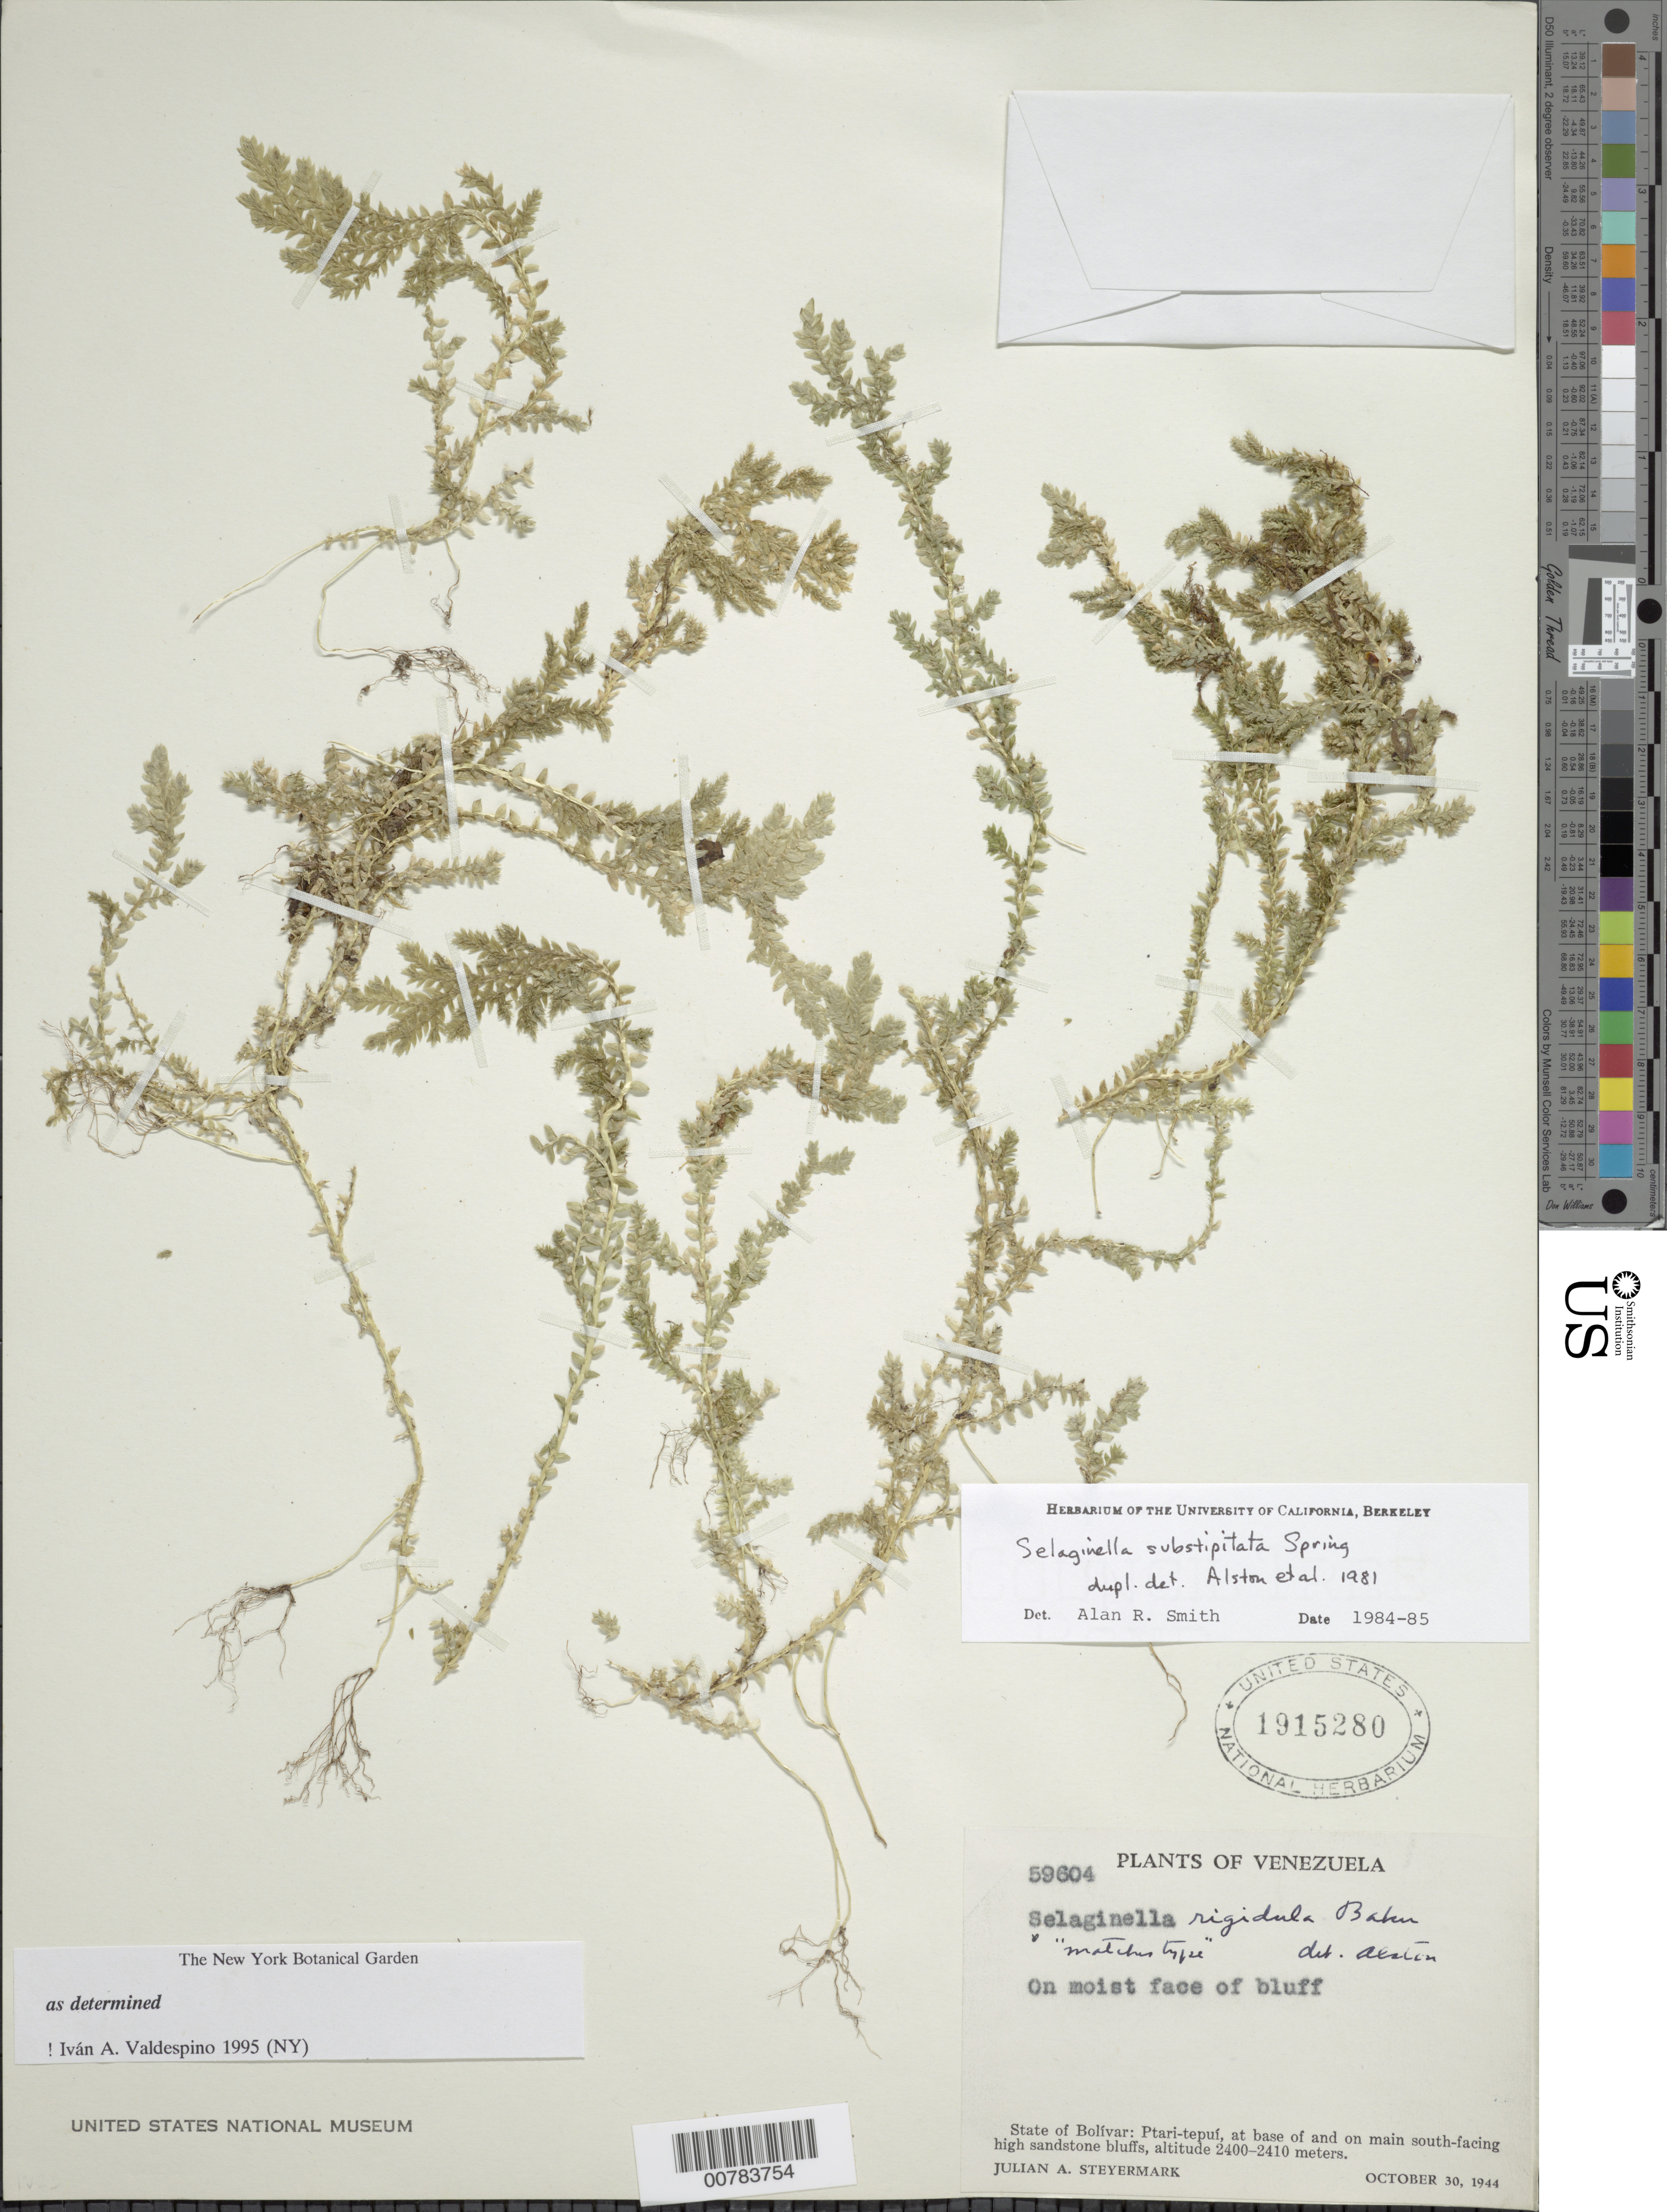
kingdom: Plantae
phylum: Tracheophyta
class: Lycopodiopsida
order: Selaginellales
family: Selaginellaceae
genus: Selaginella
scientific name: Selaginella substipitata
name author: Spring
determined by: Smith, Alan R., (UC)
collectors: J. Steyermark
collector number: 59604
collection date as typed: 30-Oct-44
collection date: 1944-10-30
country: Venezuela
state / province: Bolívar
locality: Ptari-tepuí, at base of and on main S-facing high sandstone bluffs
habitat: Base and S-facing high sandstone bluffs, on moist facing of bluffs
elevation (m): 2400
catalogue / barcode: US 1915280